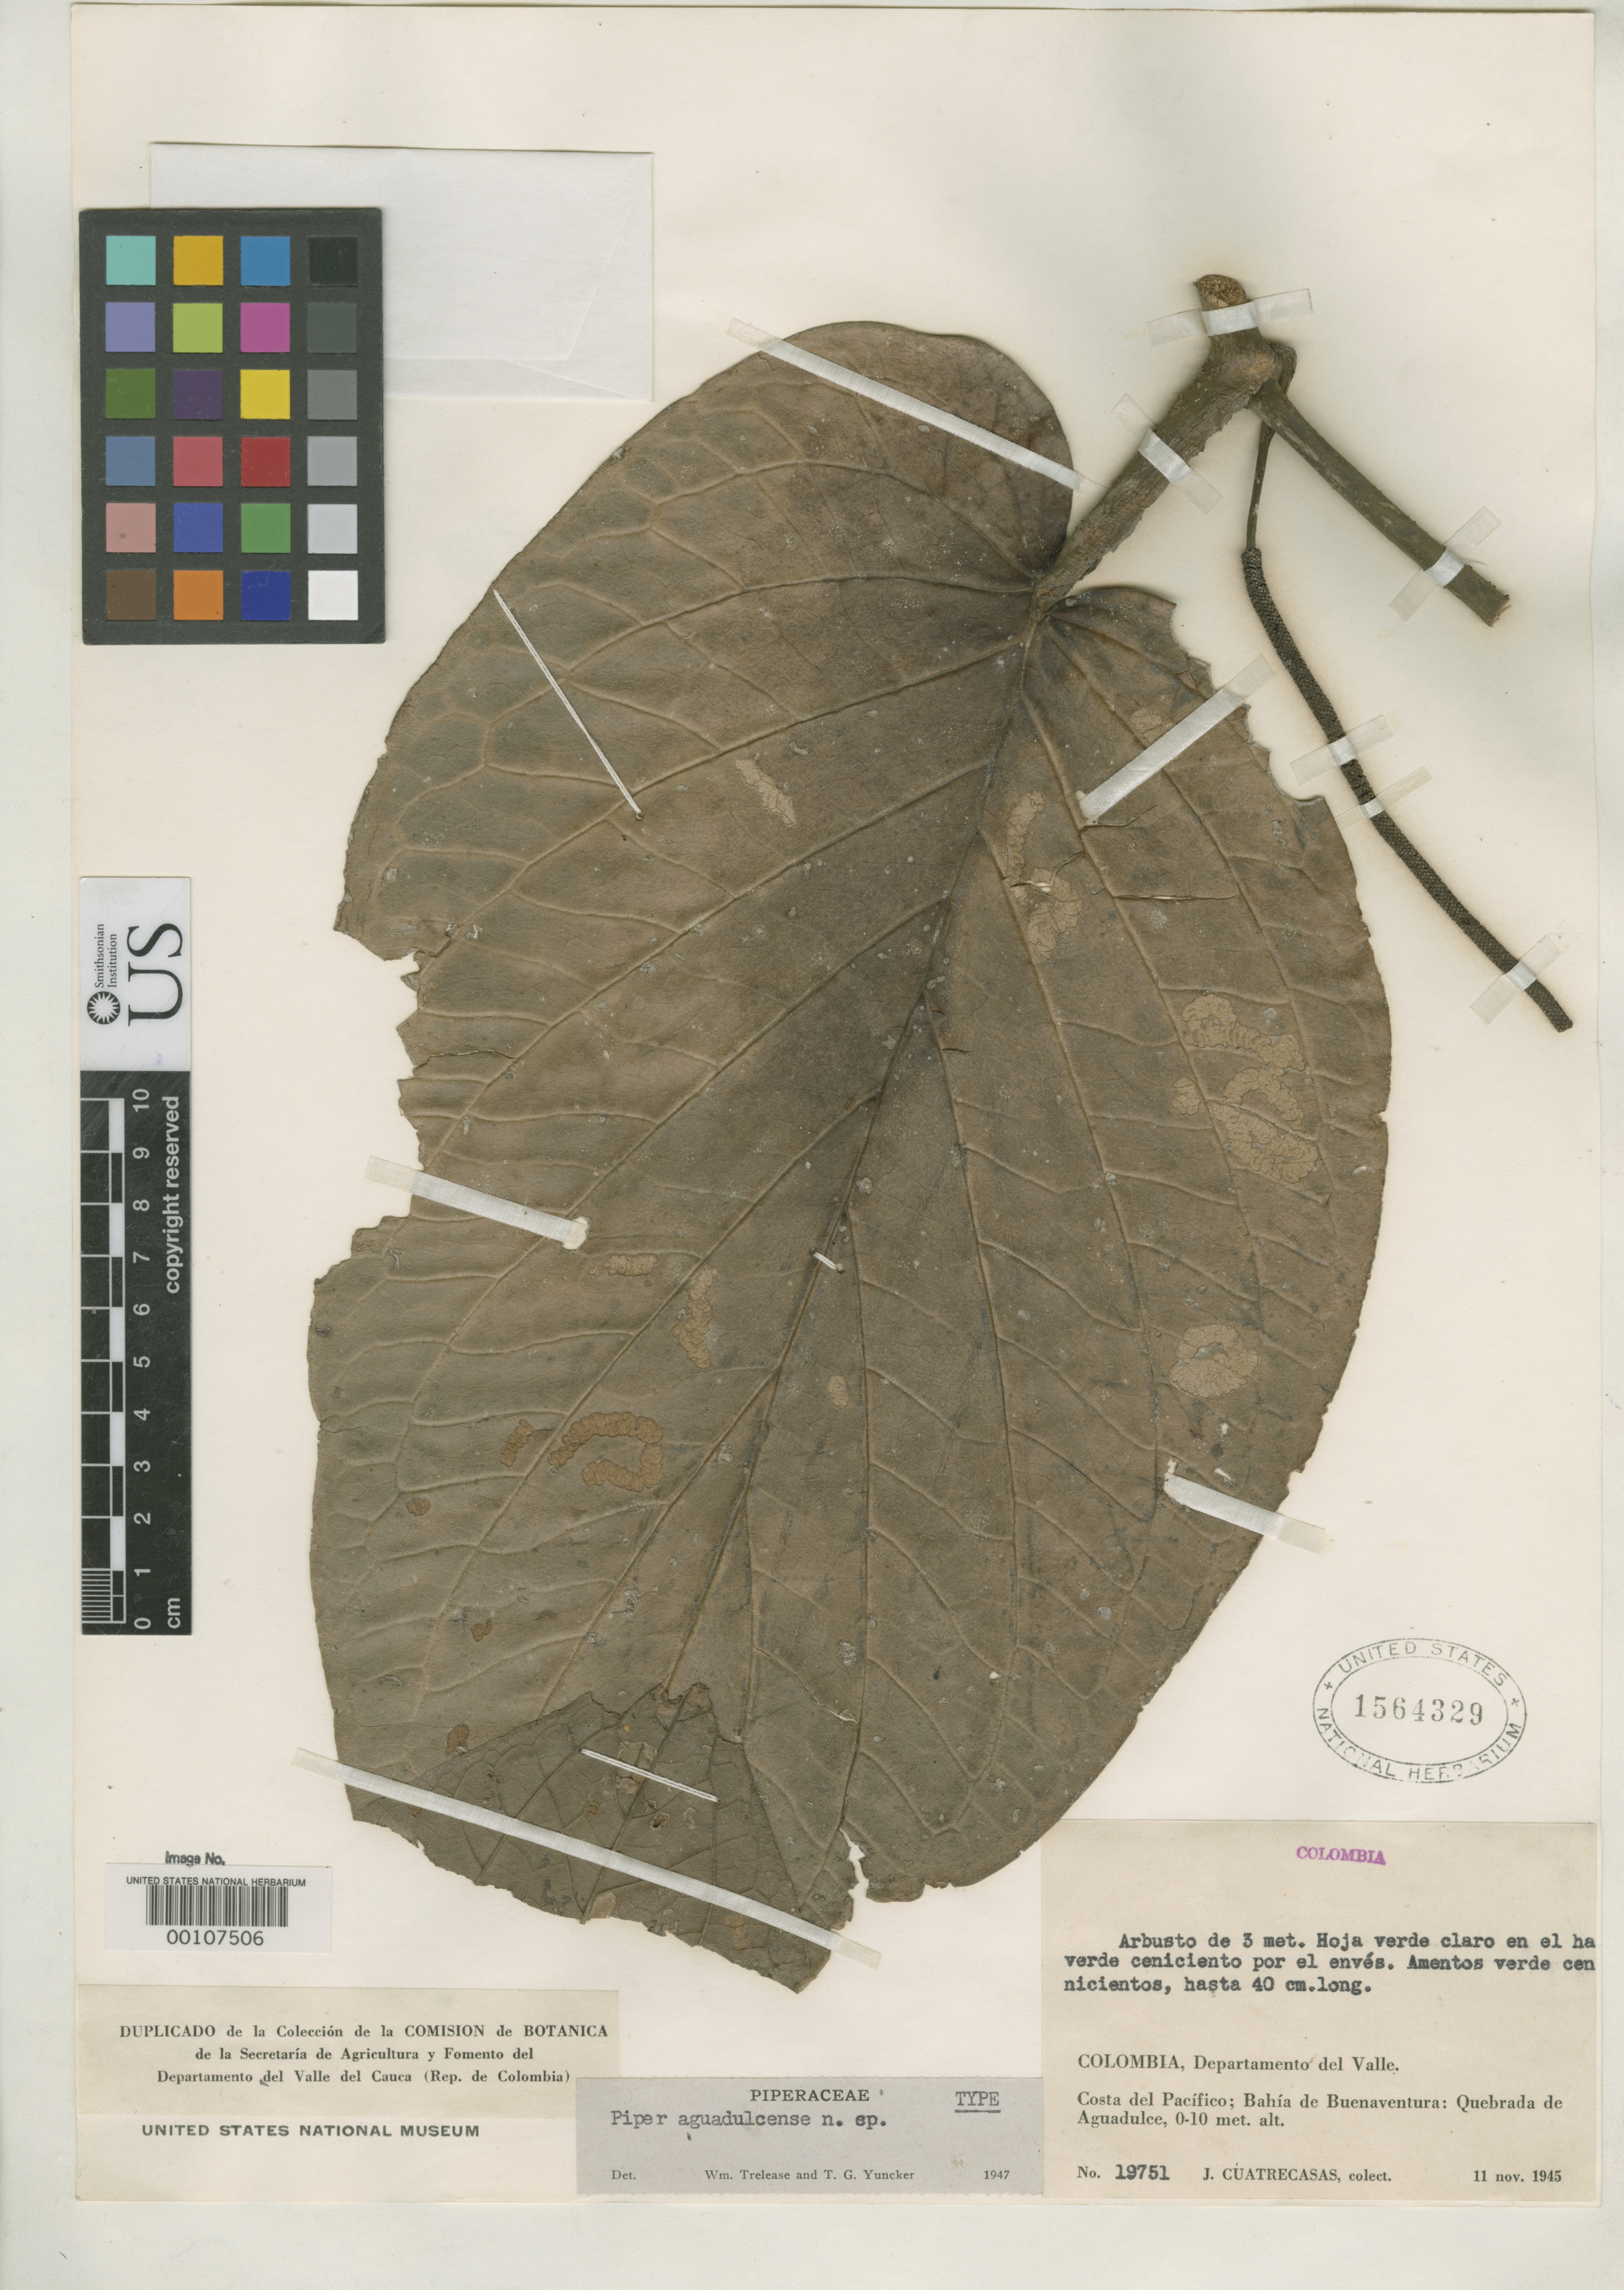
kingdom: Plantae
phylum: Tracheophyta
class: Magnoliopsida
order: Piperales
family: Piperaceae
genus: Piper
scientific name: Piper aguadulcense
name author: Yunck. in Trel. & Yunck.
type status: Holotype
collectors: J. Cuatrecasas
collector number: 19751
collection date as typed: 11 Nov 1945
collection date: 1945-11-11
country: Colombia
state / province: Valle del Cauca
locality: Pacific Coast, Bahia de Buena Ventura.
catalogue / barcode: US 1564329